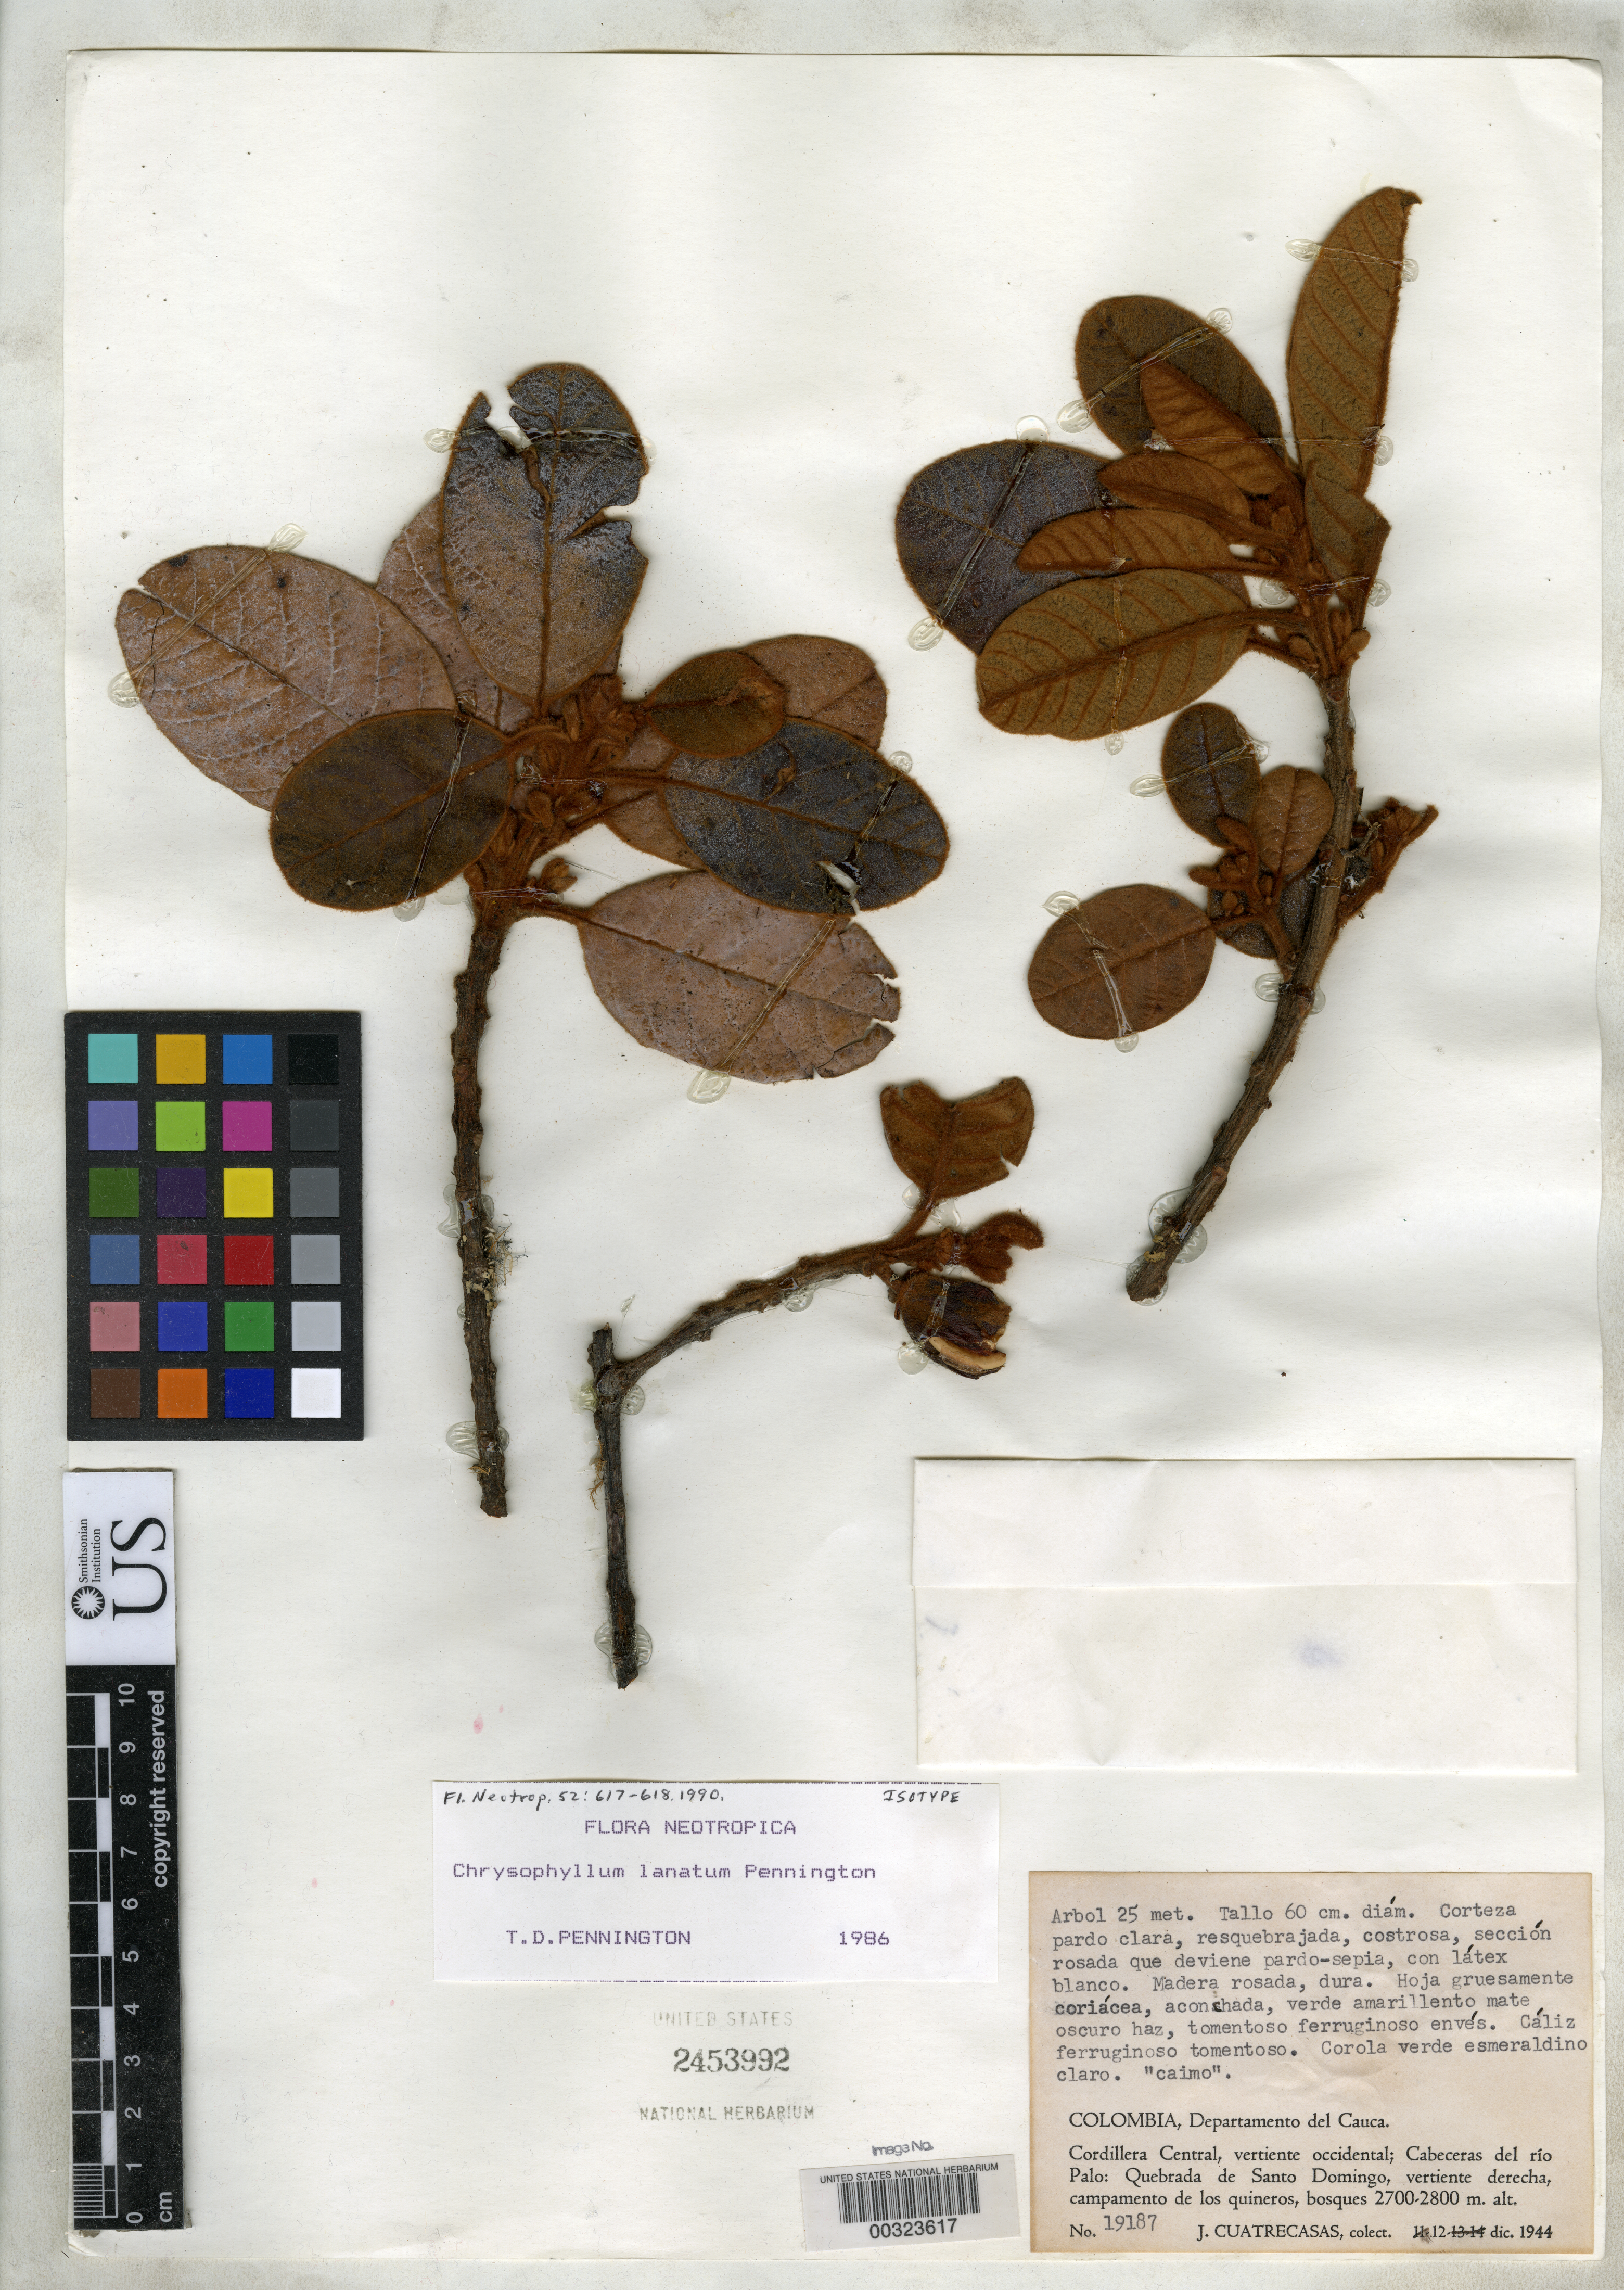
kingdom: Plantae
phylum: Tracheophyta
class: Magnoliopsida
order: Ericales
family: Sapotaceae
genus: Chrysophyllum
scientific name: Chrysophyllum lanatum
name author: T.D. Penn.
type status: Isotype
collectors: J. Cuatrecasas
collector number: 19187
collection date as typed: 12 Dec 1944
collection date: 1944-12-12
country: Colombia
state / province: Cauca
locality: Cordillera Central, W slope, Cabecera of Rio Palo, Quebrada de Santo Domingo, left bank, Campamento de Los Quineros.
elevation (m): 2700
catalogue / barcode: US 2453992